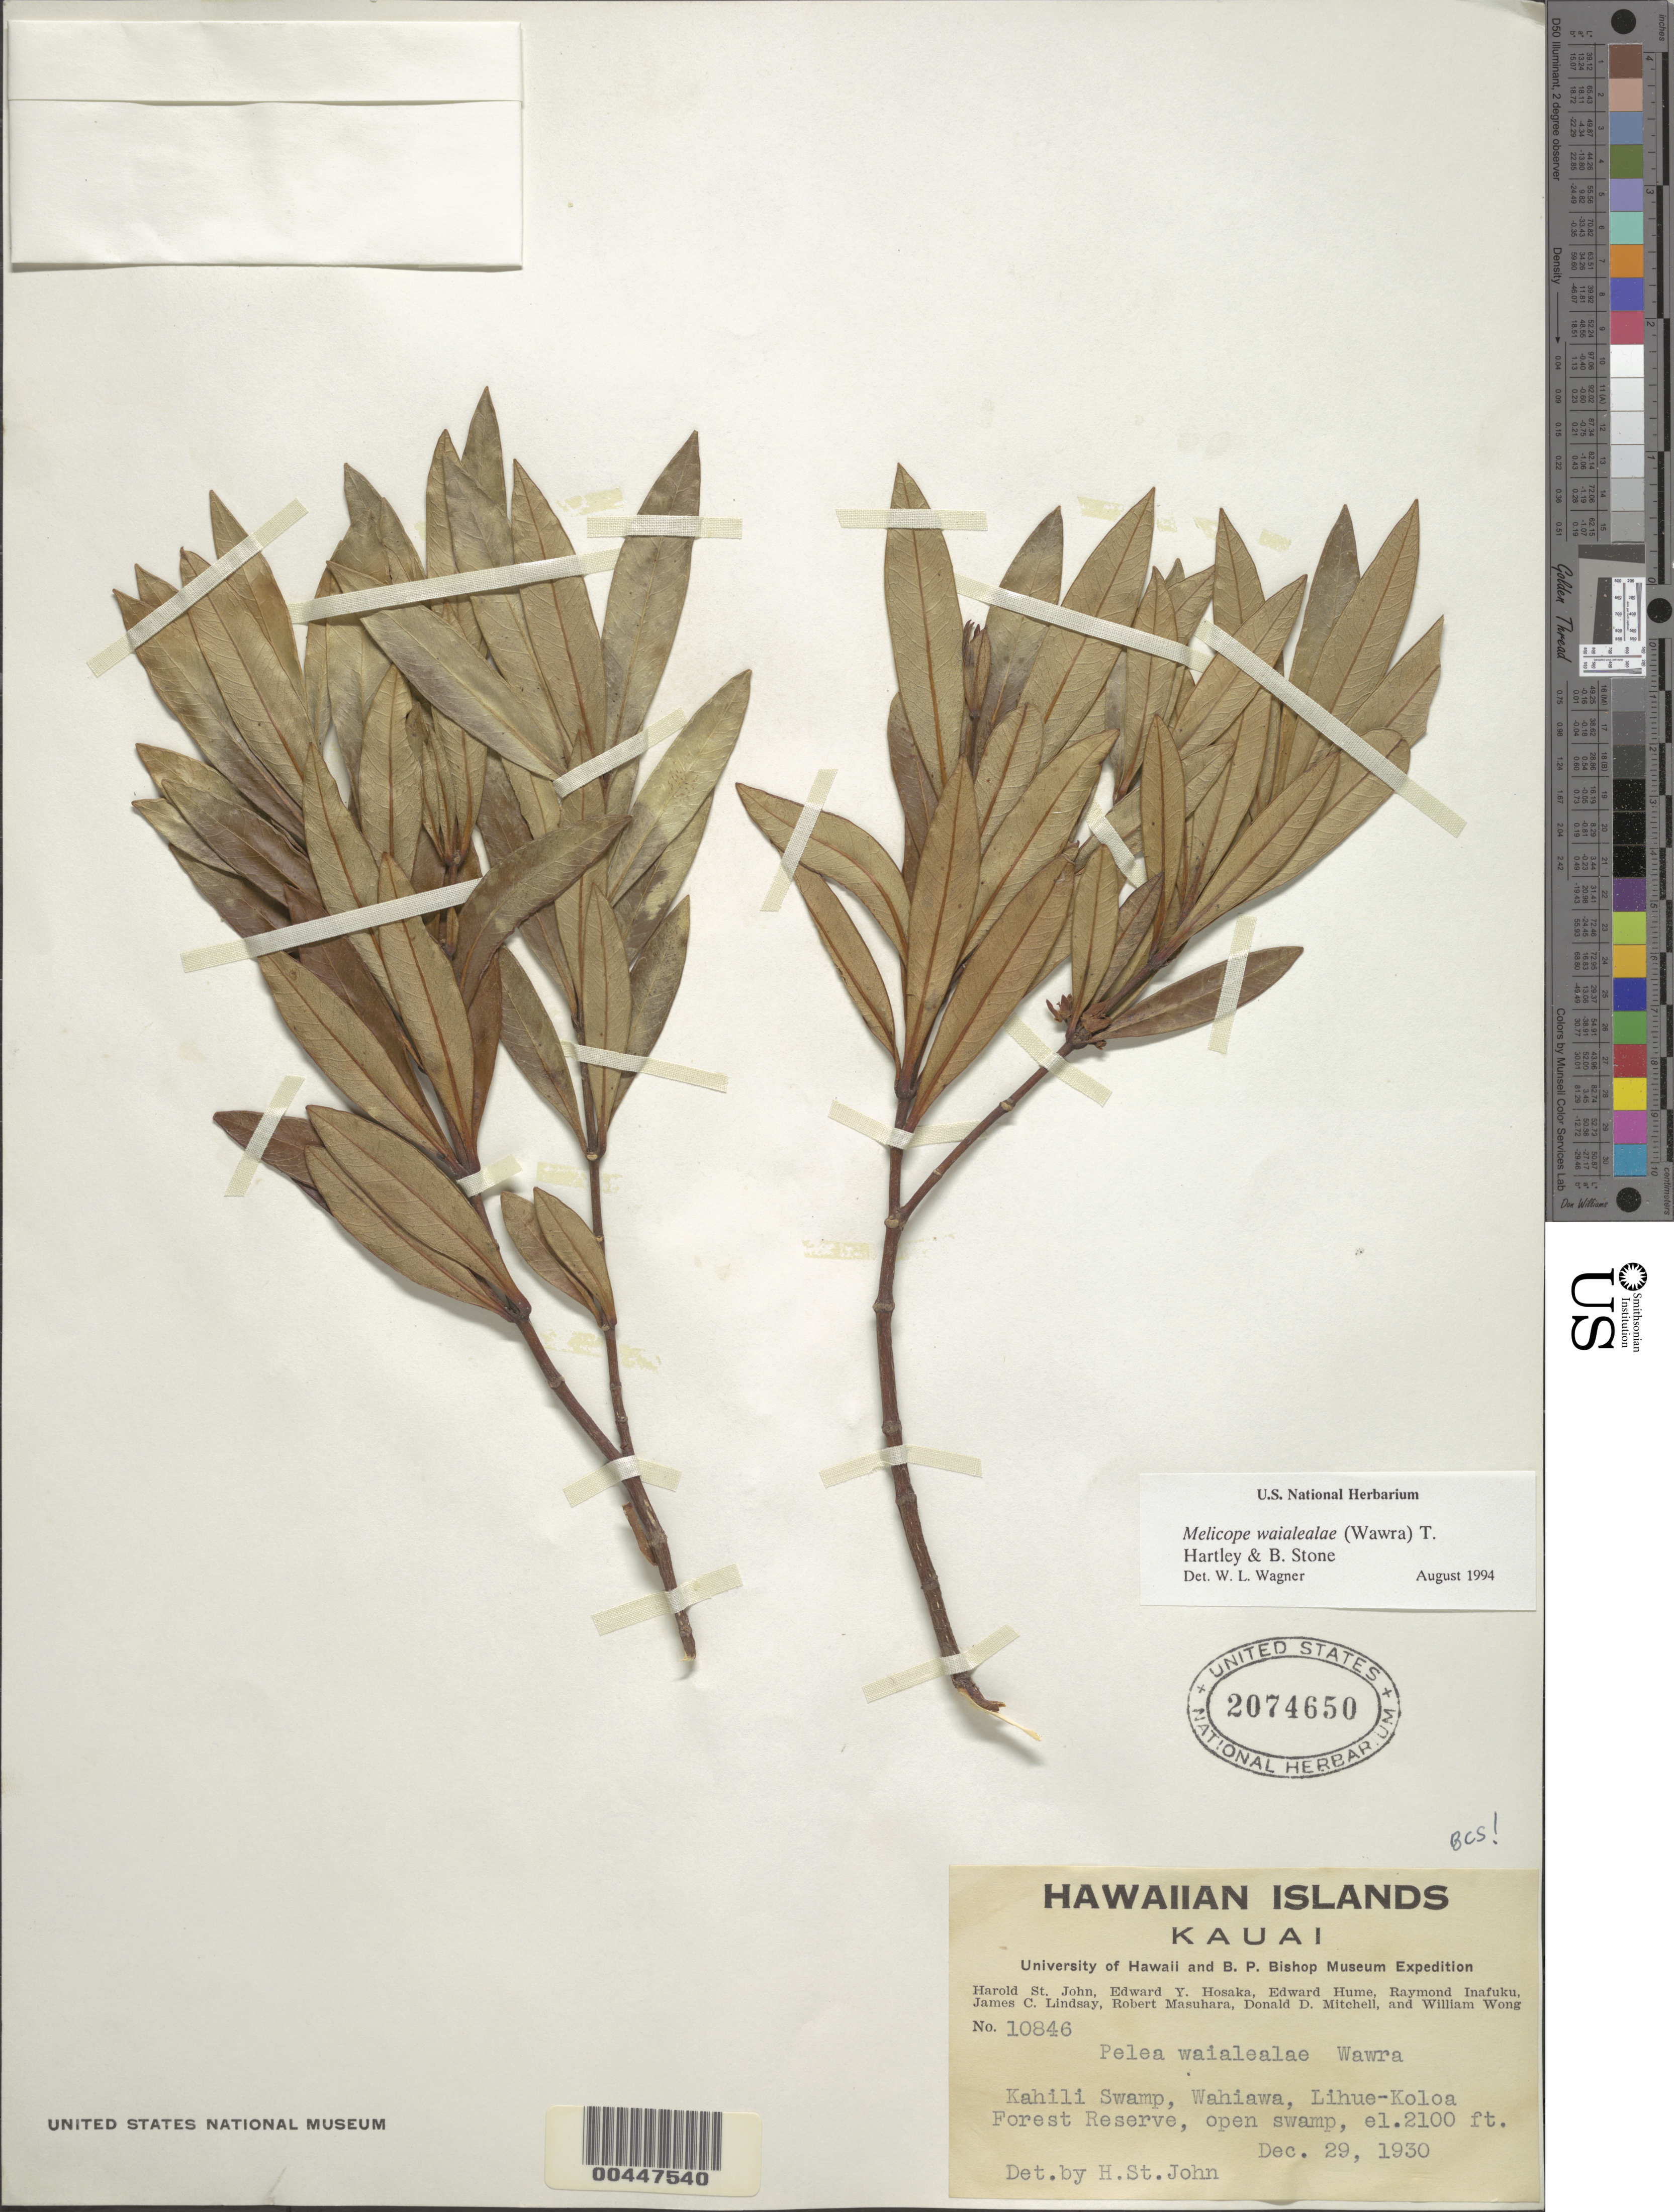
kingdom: Plantae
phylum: Tracheophyta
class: Magnoliopsida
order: Sapindales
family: Rutaceae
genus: Melicope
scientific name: Melicope waialealae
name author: (Wawra) T.G. Hartley & B.C. Stone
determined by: Wagner, W. L., (BOT), Smithsonian Institution - National Museum of Natural History (UNITED STATES)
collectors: H. St. John, E. Y. Hosaka, E. Hume & R. Inafuku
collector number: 10846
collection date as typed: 29 Dec 1930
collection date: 1930-12-29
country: United States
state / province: Hawaii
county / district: Kauai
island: Kaua'i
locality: Kahili Swamp, Wahiawa, Lihue-Koloa Forest Reserve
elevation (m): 640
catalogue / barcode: US 2074650